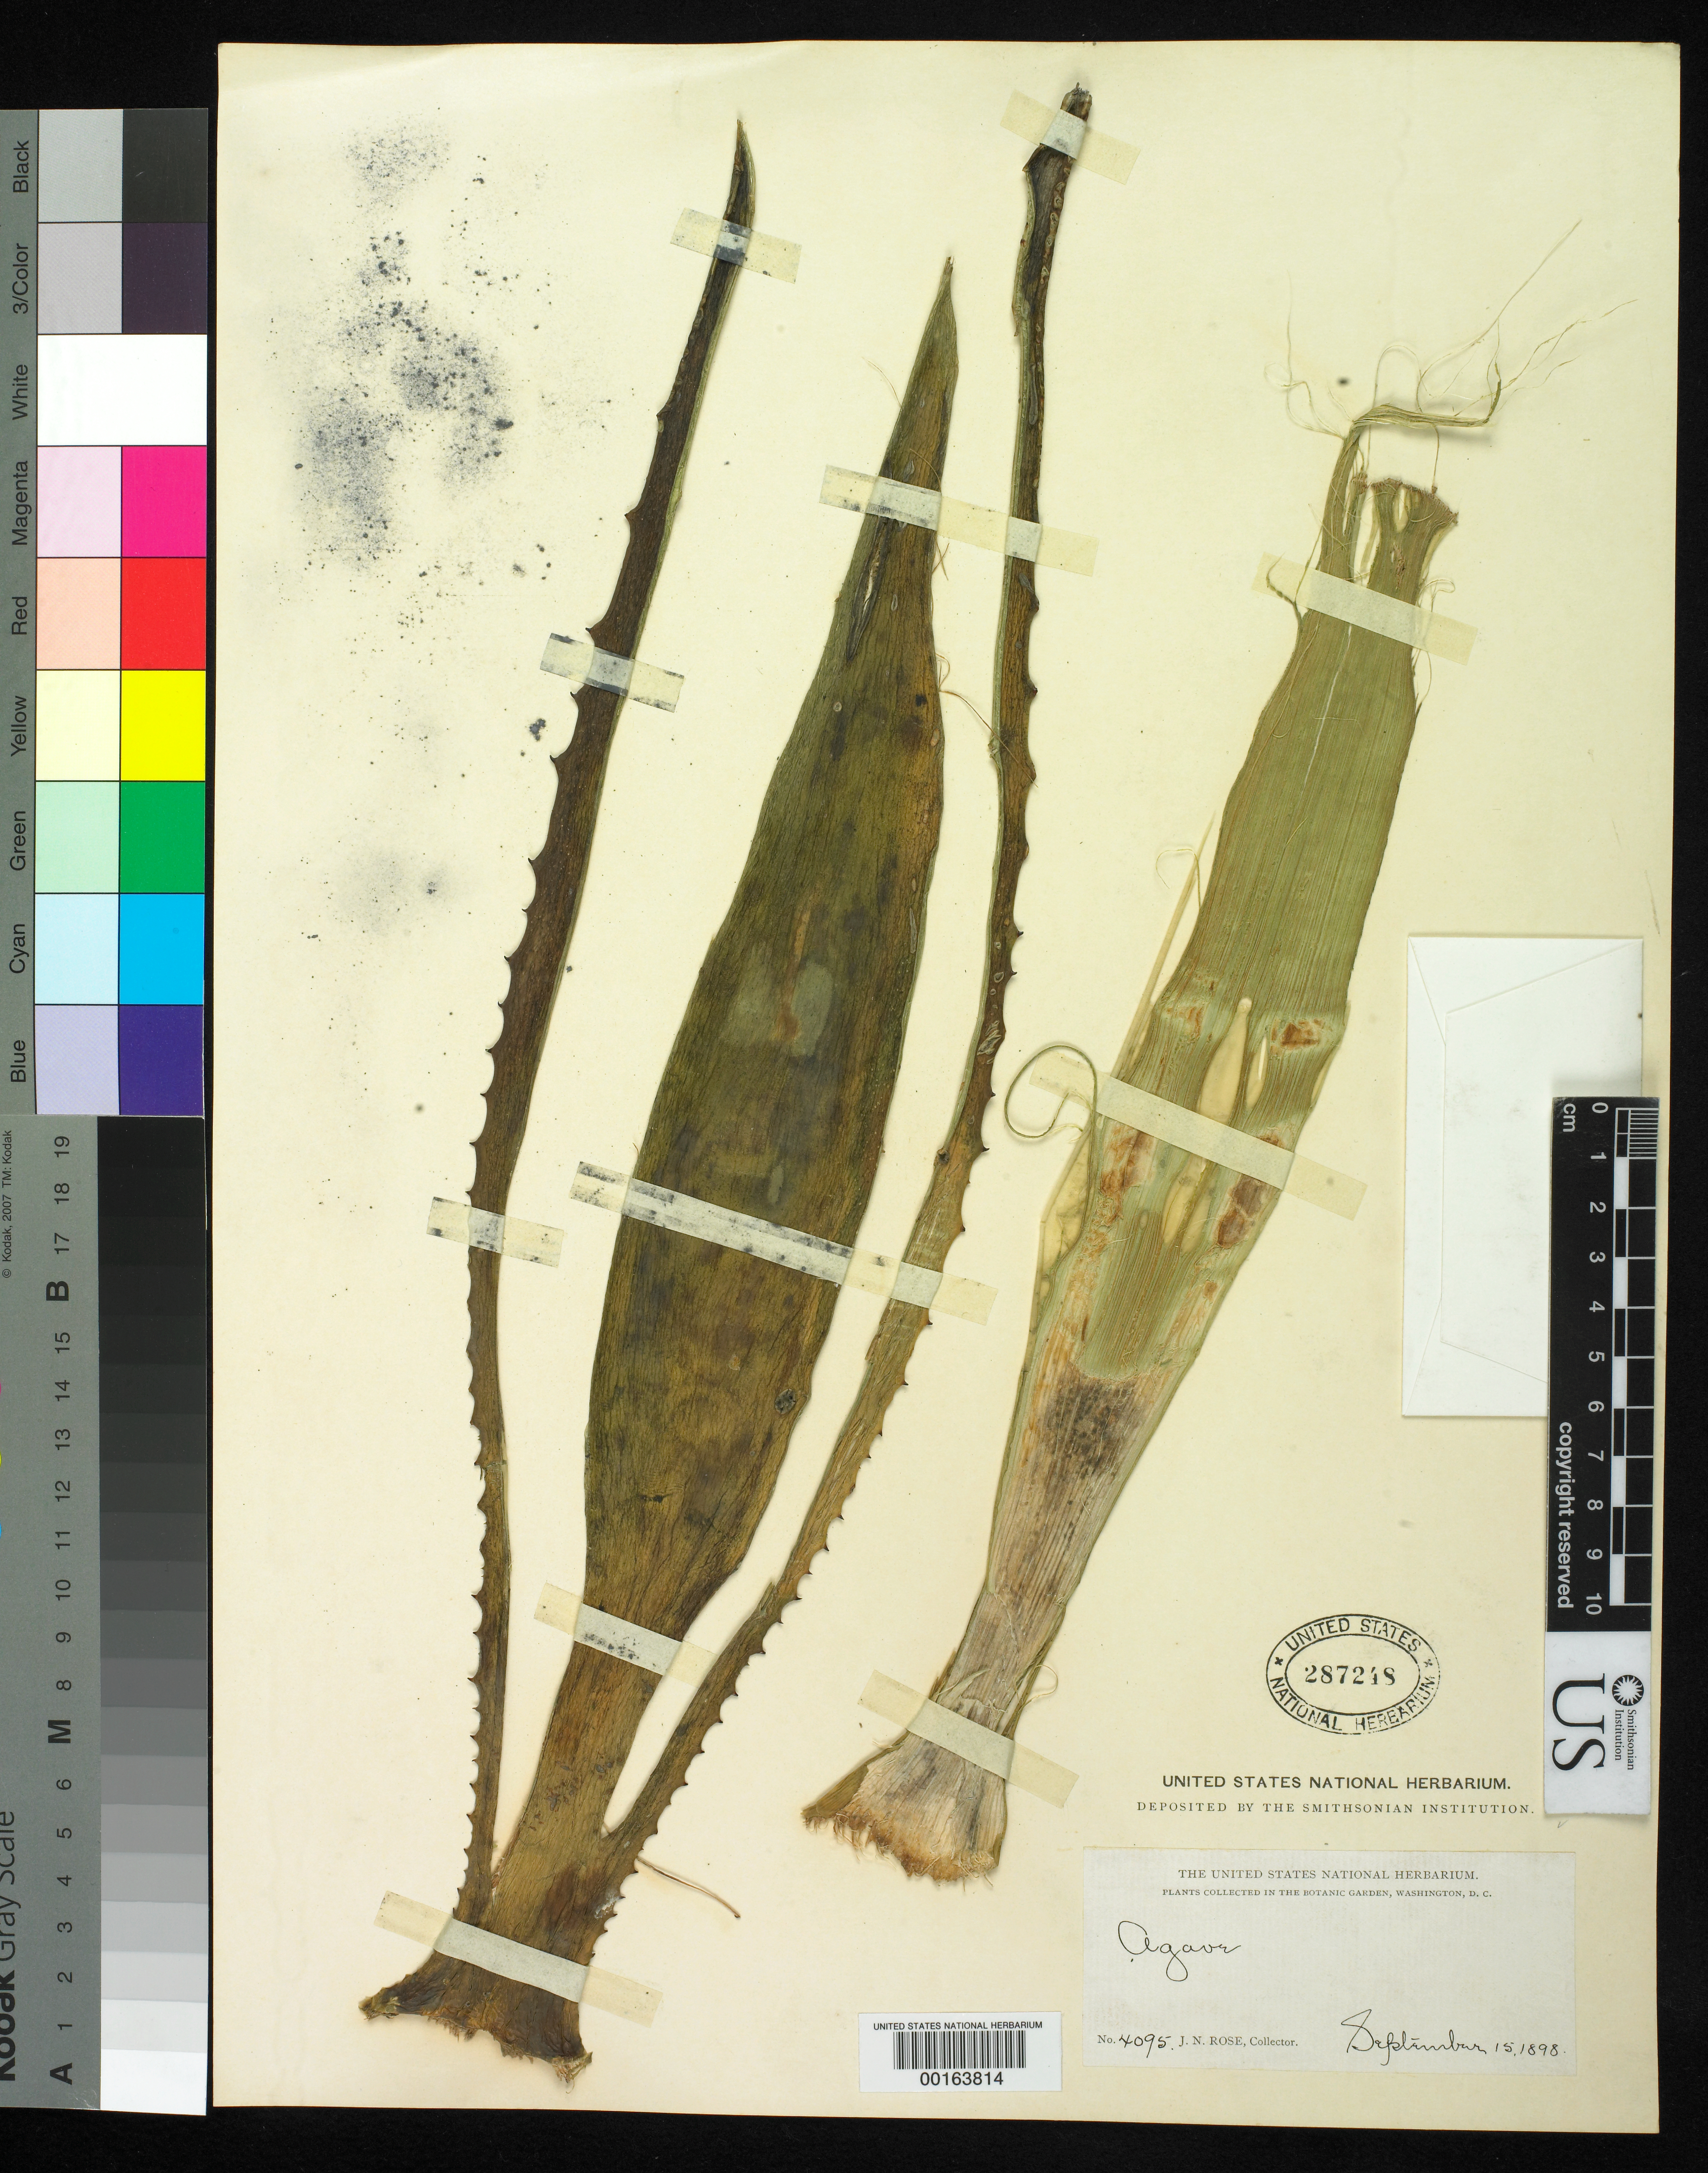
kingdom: Plantae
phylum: Tracheophyta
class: Liliopsida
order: Asparagales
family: Asparagaceae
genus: Agave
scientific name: Agave sp.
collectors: J. N. Rose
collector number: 4095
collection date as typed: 15 Sep 1898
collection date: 1898-09-15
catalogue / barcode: US 287248